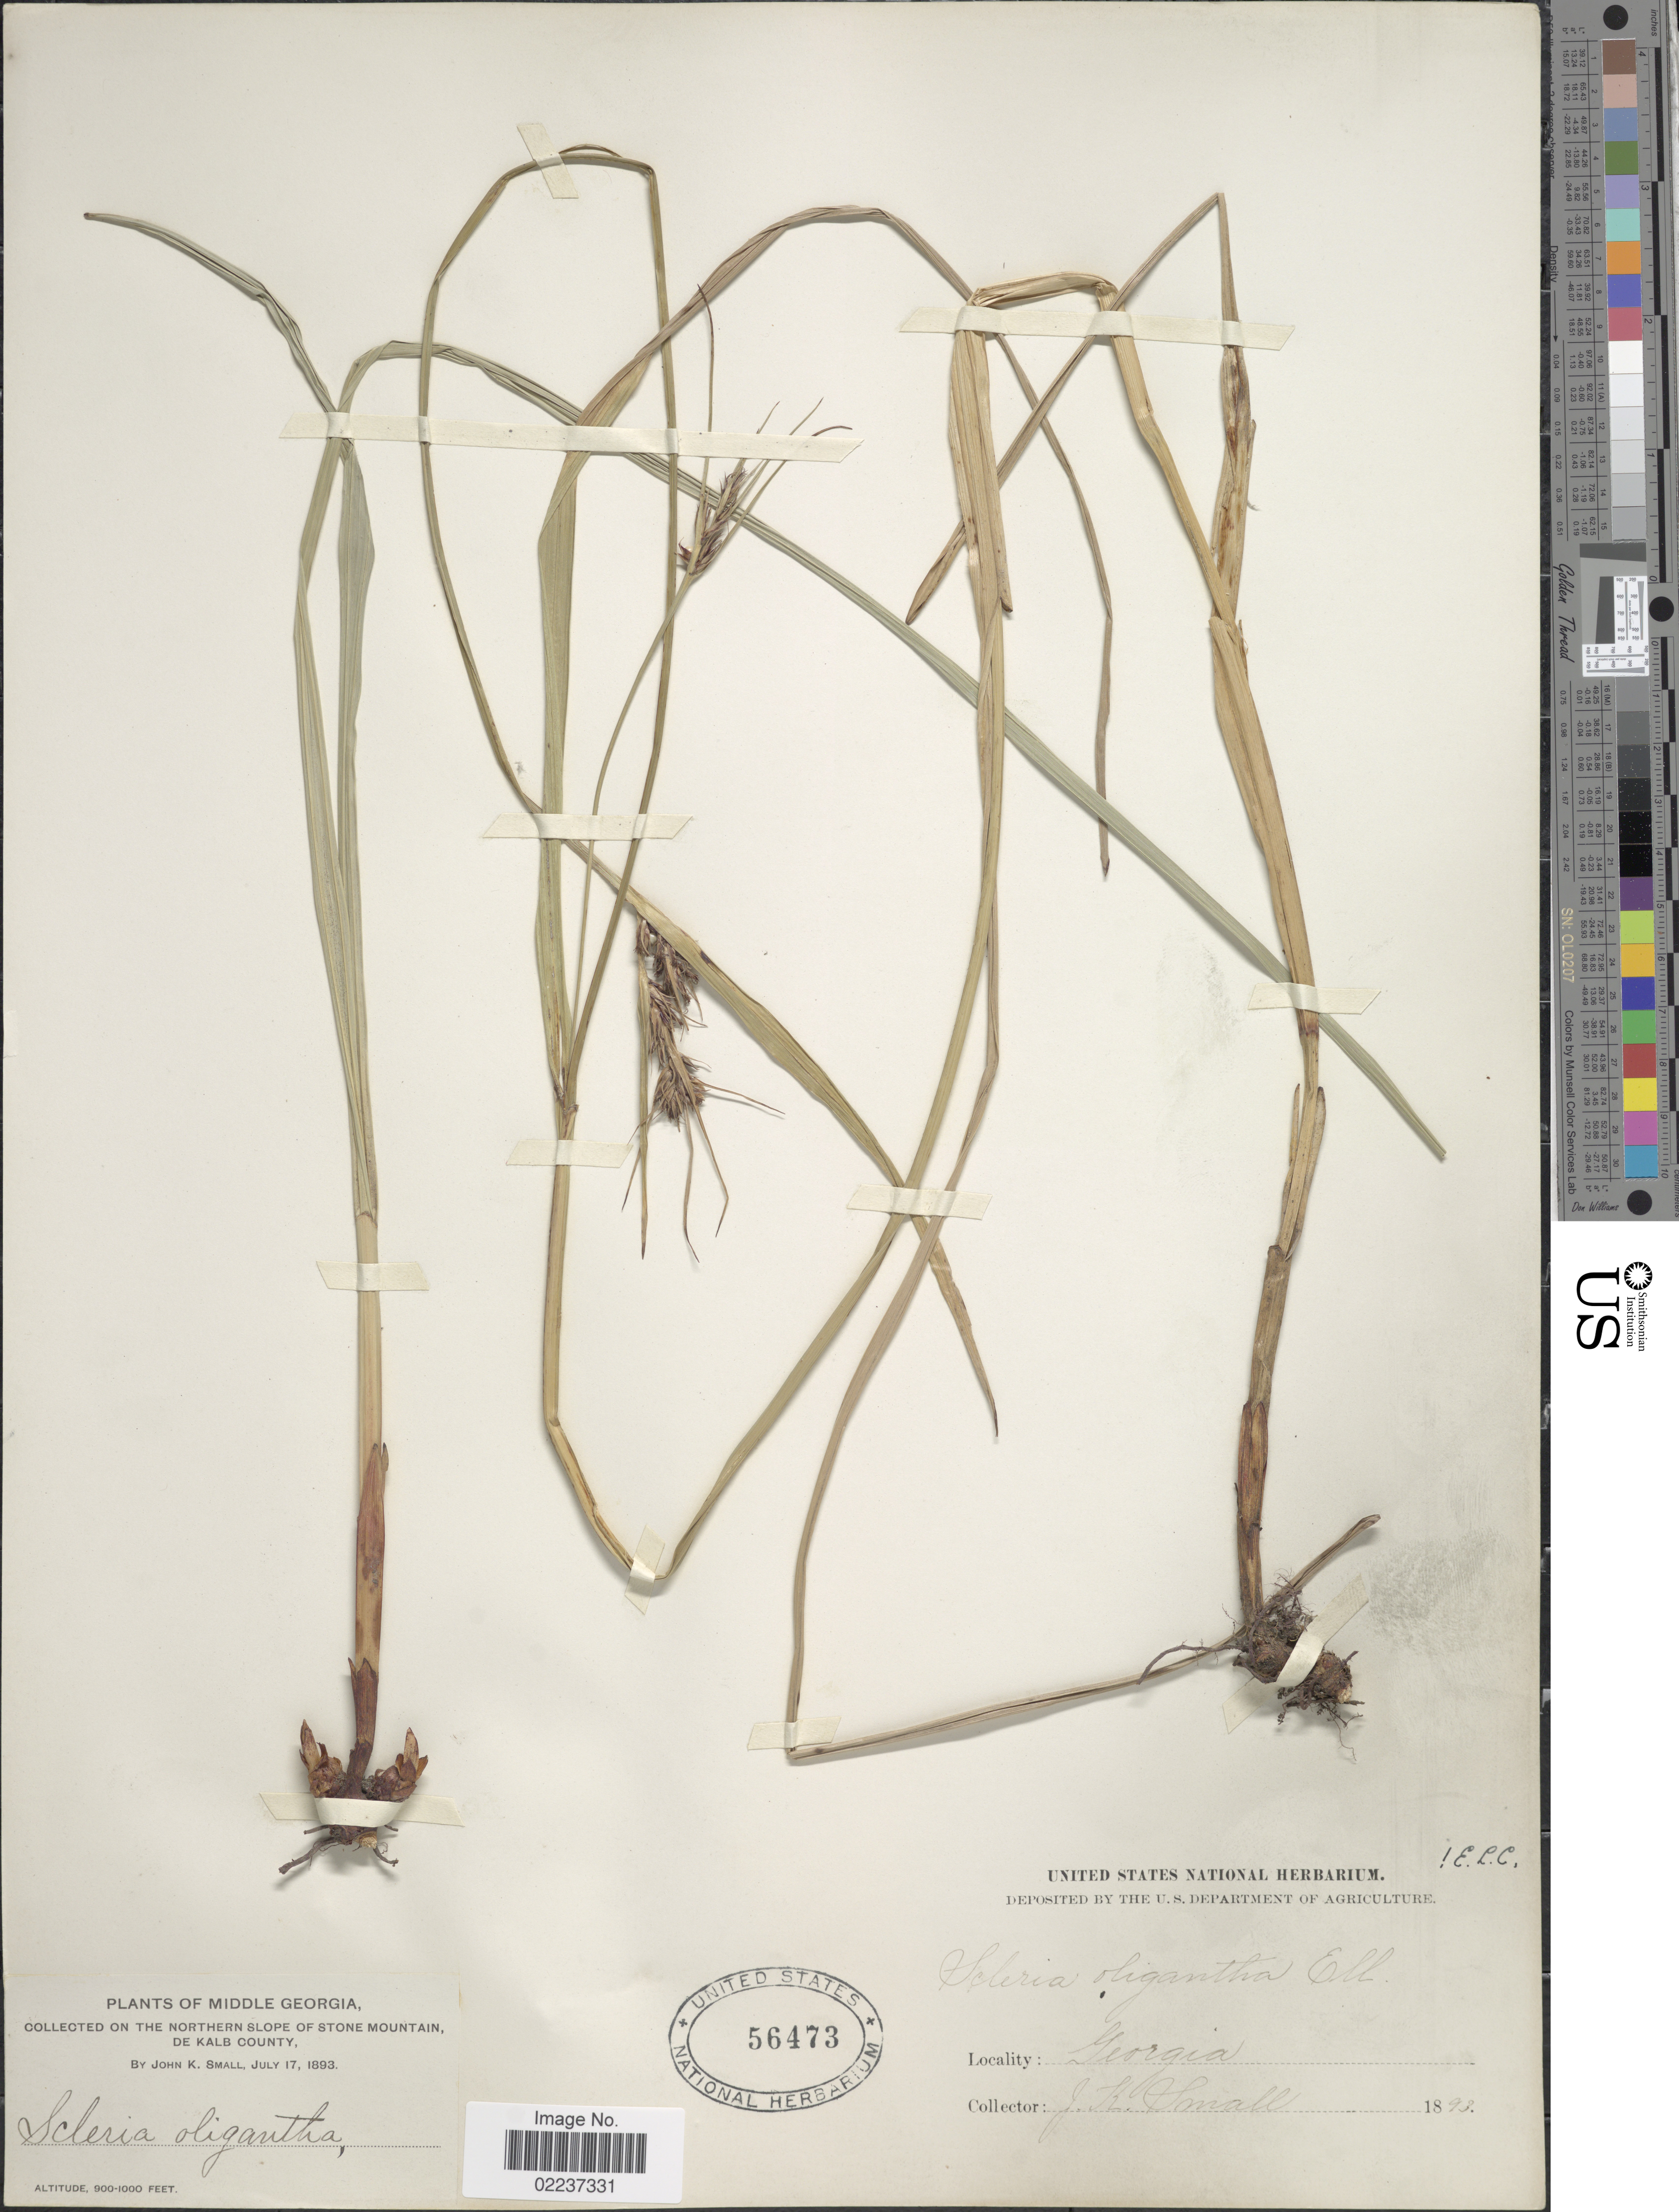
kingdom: Plantae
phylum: Tracheophyta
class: Liliopsida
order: Poales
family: Cyperaceae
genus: Scleria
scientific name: Scleria oligantha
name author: Michx.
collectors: J. K. Small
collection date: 1893-07-17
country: United States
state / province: Georgia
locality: Middle Georgia, On the Northern slope of Stone Mountain, De Kalb County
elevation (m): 274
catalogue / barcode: US 56473